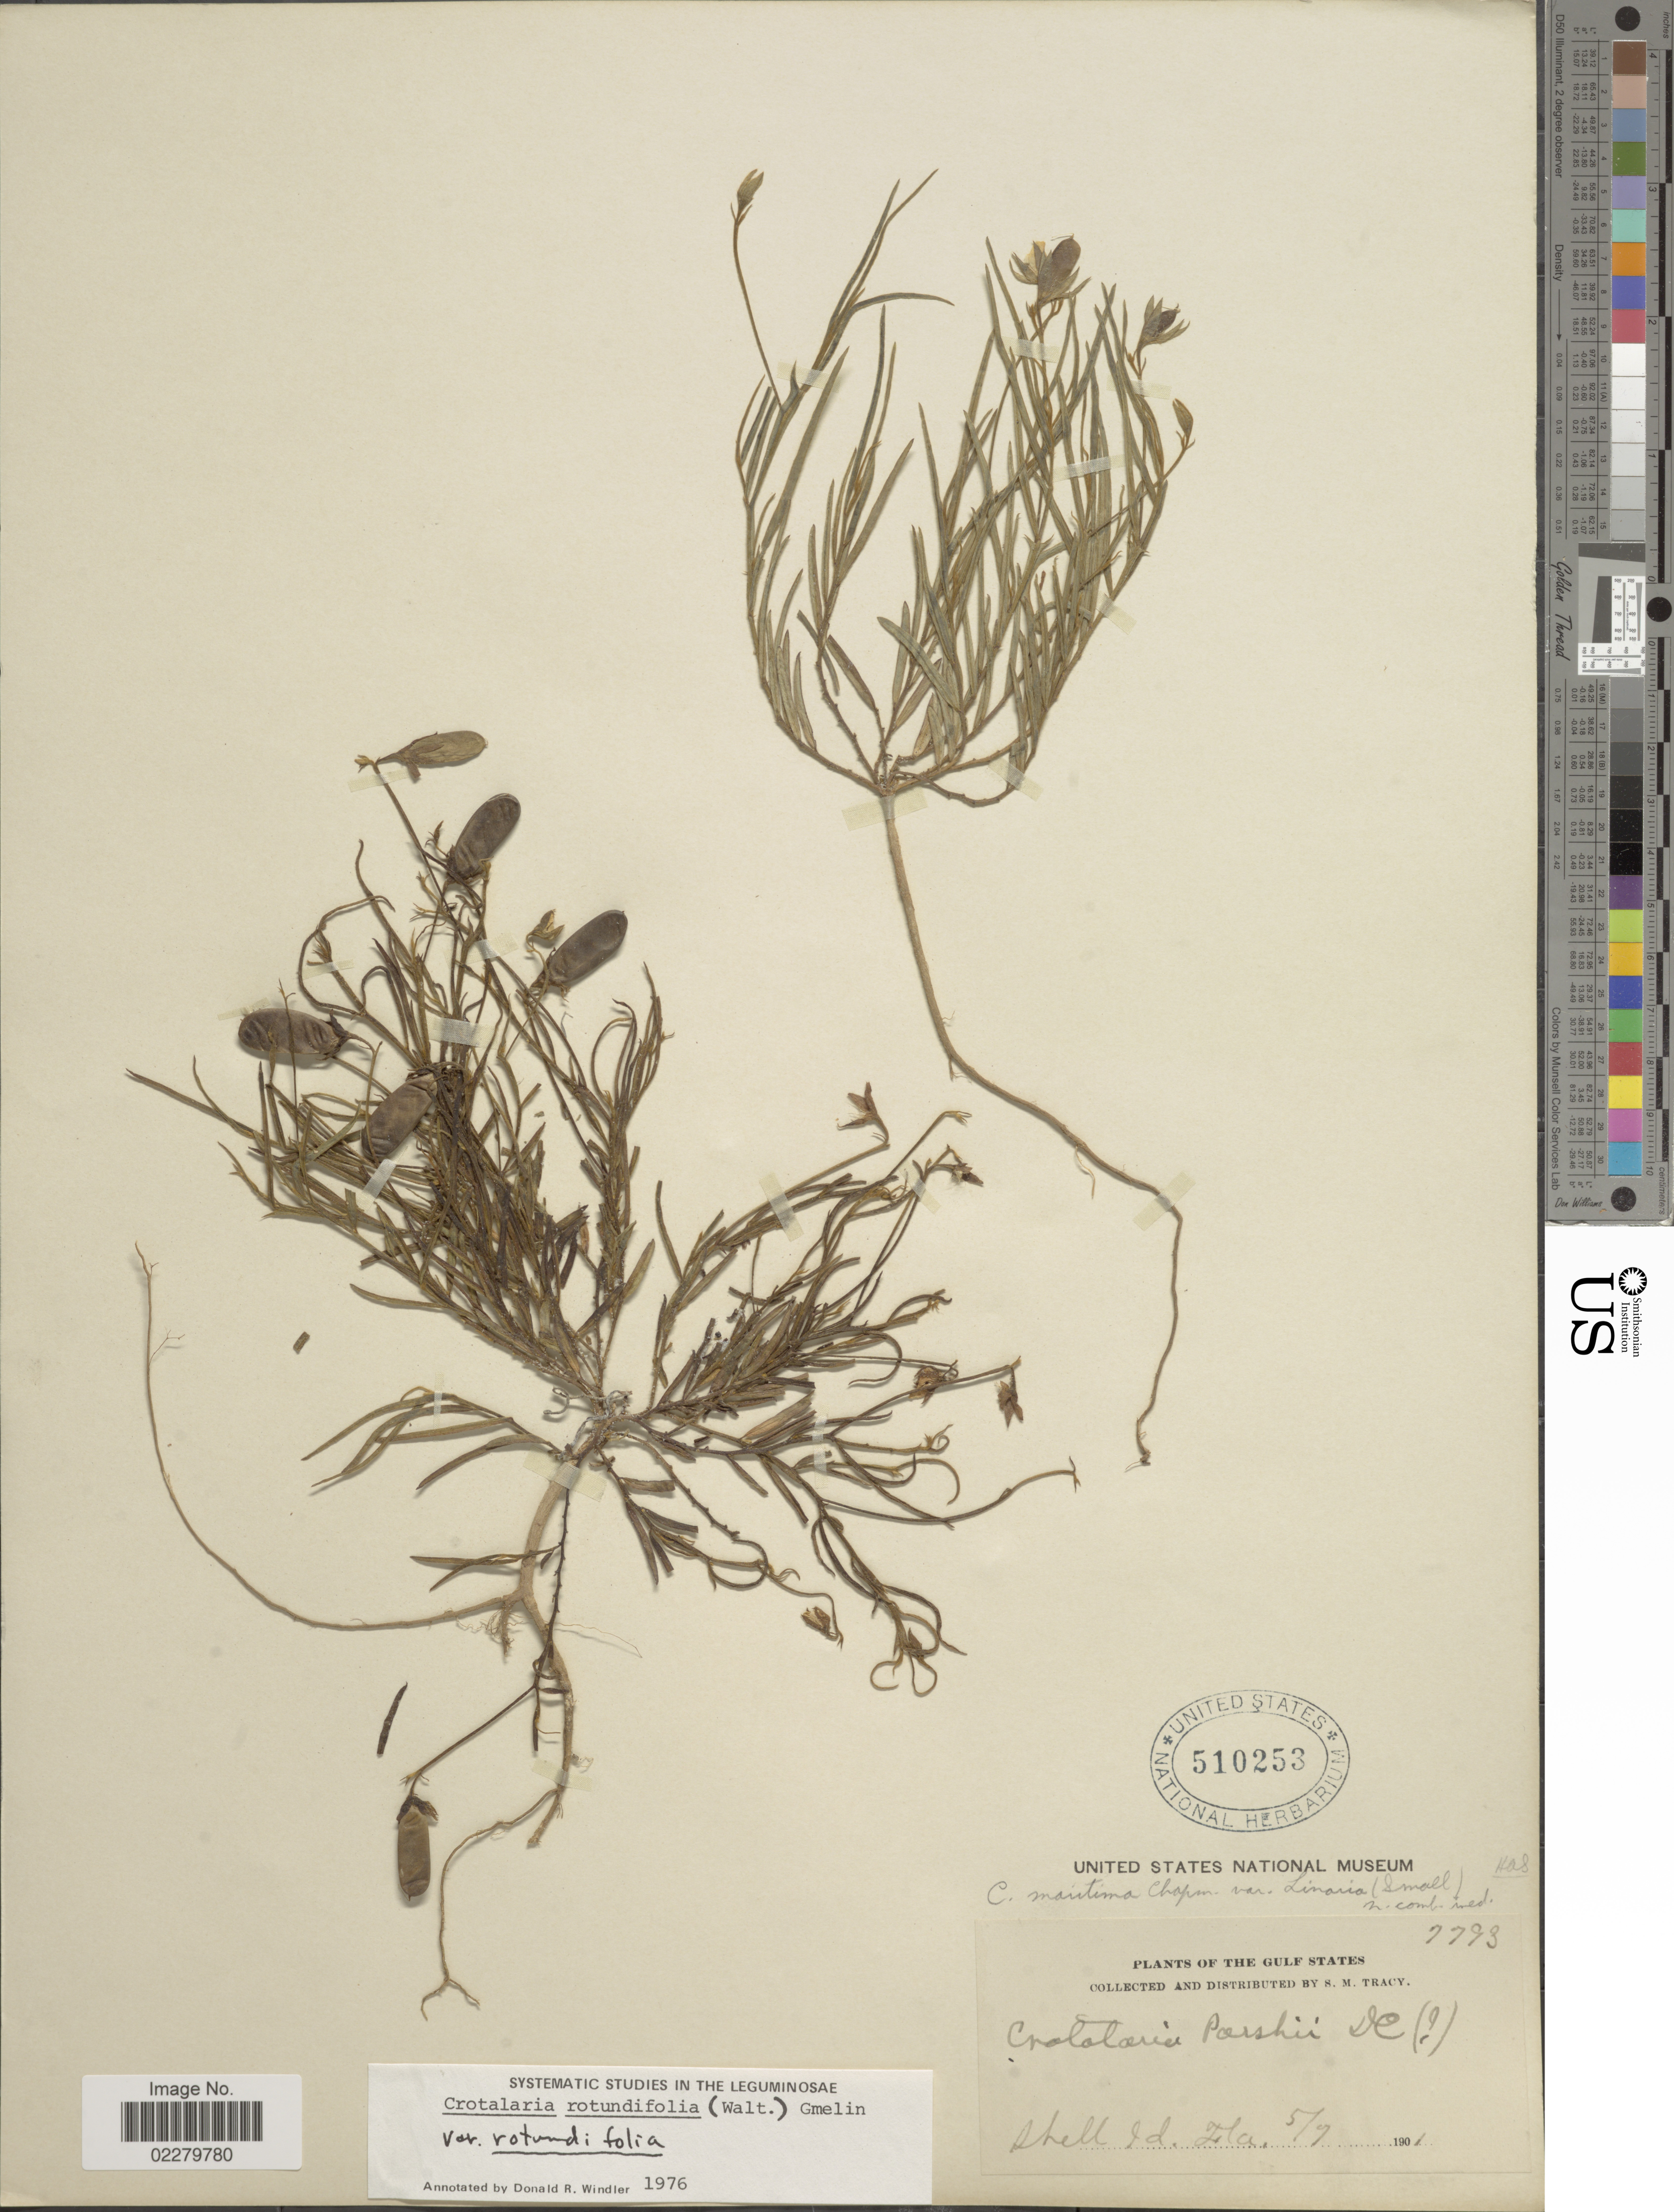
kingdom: Plantae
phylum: Tracheophyta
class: Magnoliopsida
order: Fabales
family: Fabaceae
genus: Crotalaria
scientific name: Crotalaria rotundifolia var. rotundifolia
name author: (Walter) J.F. Gmel.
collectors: S. M. Tracy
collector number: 7793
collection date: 1901-05-09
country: United States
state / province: Florida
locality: Gulf States. Shell Id. Fla.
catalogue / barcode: US 510253